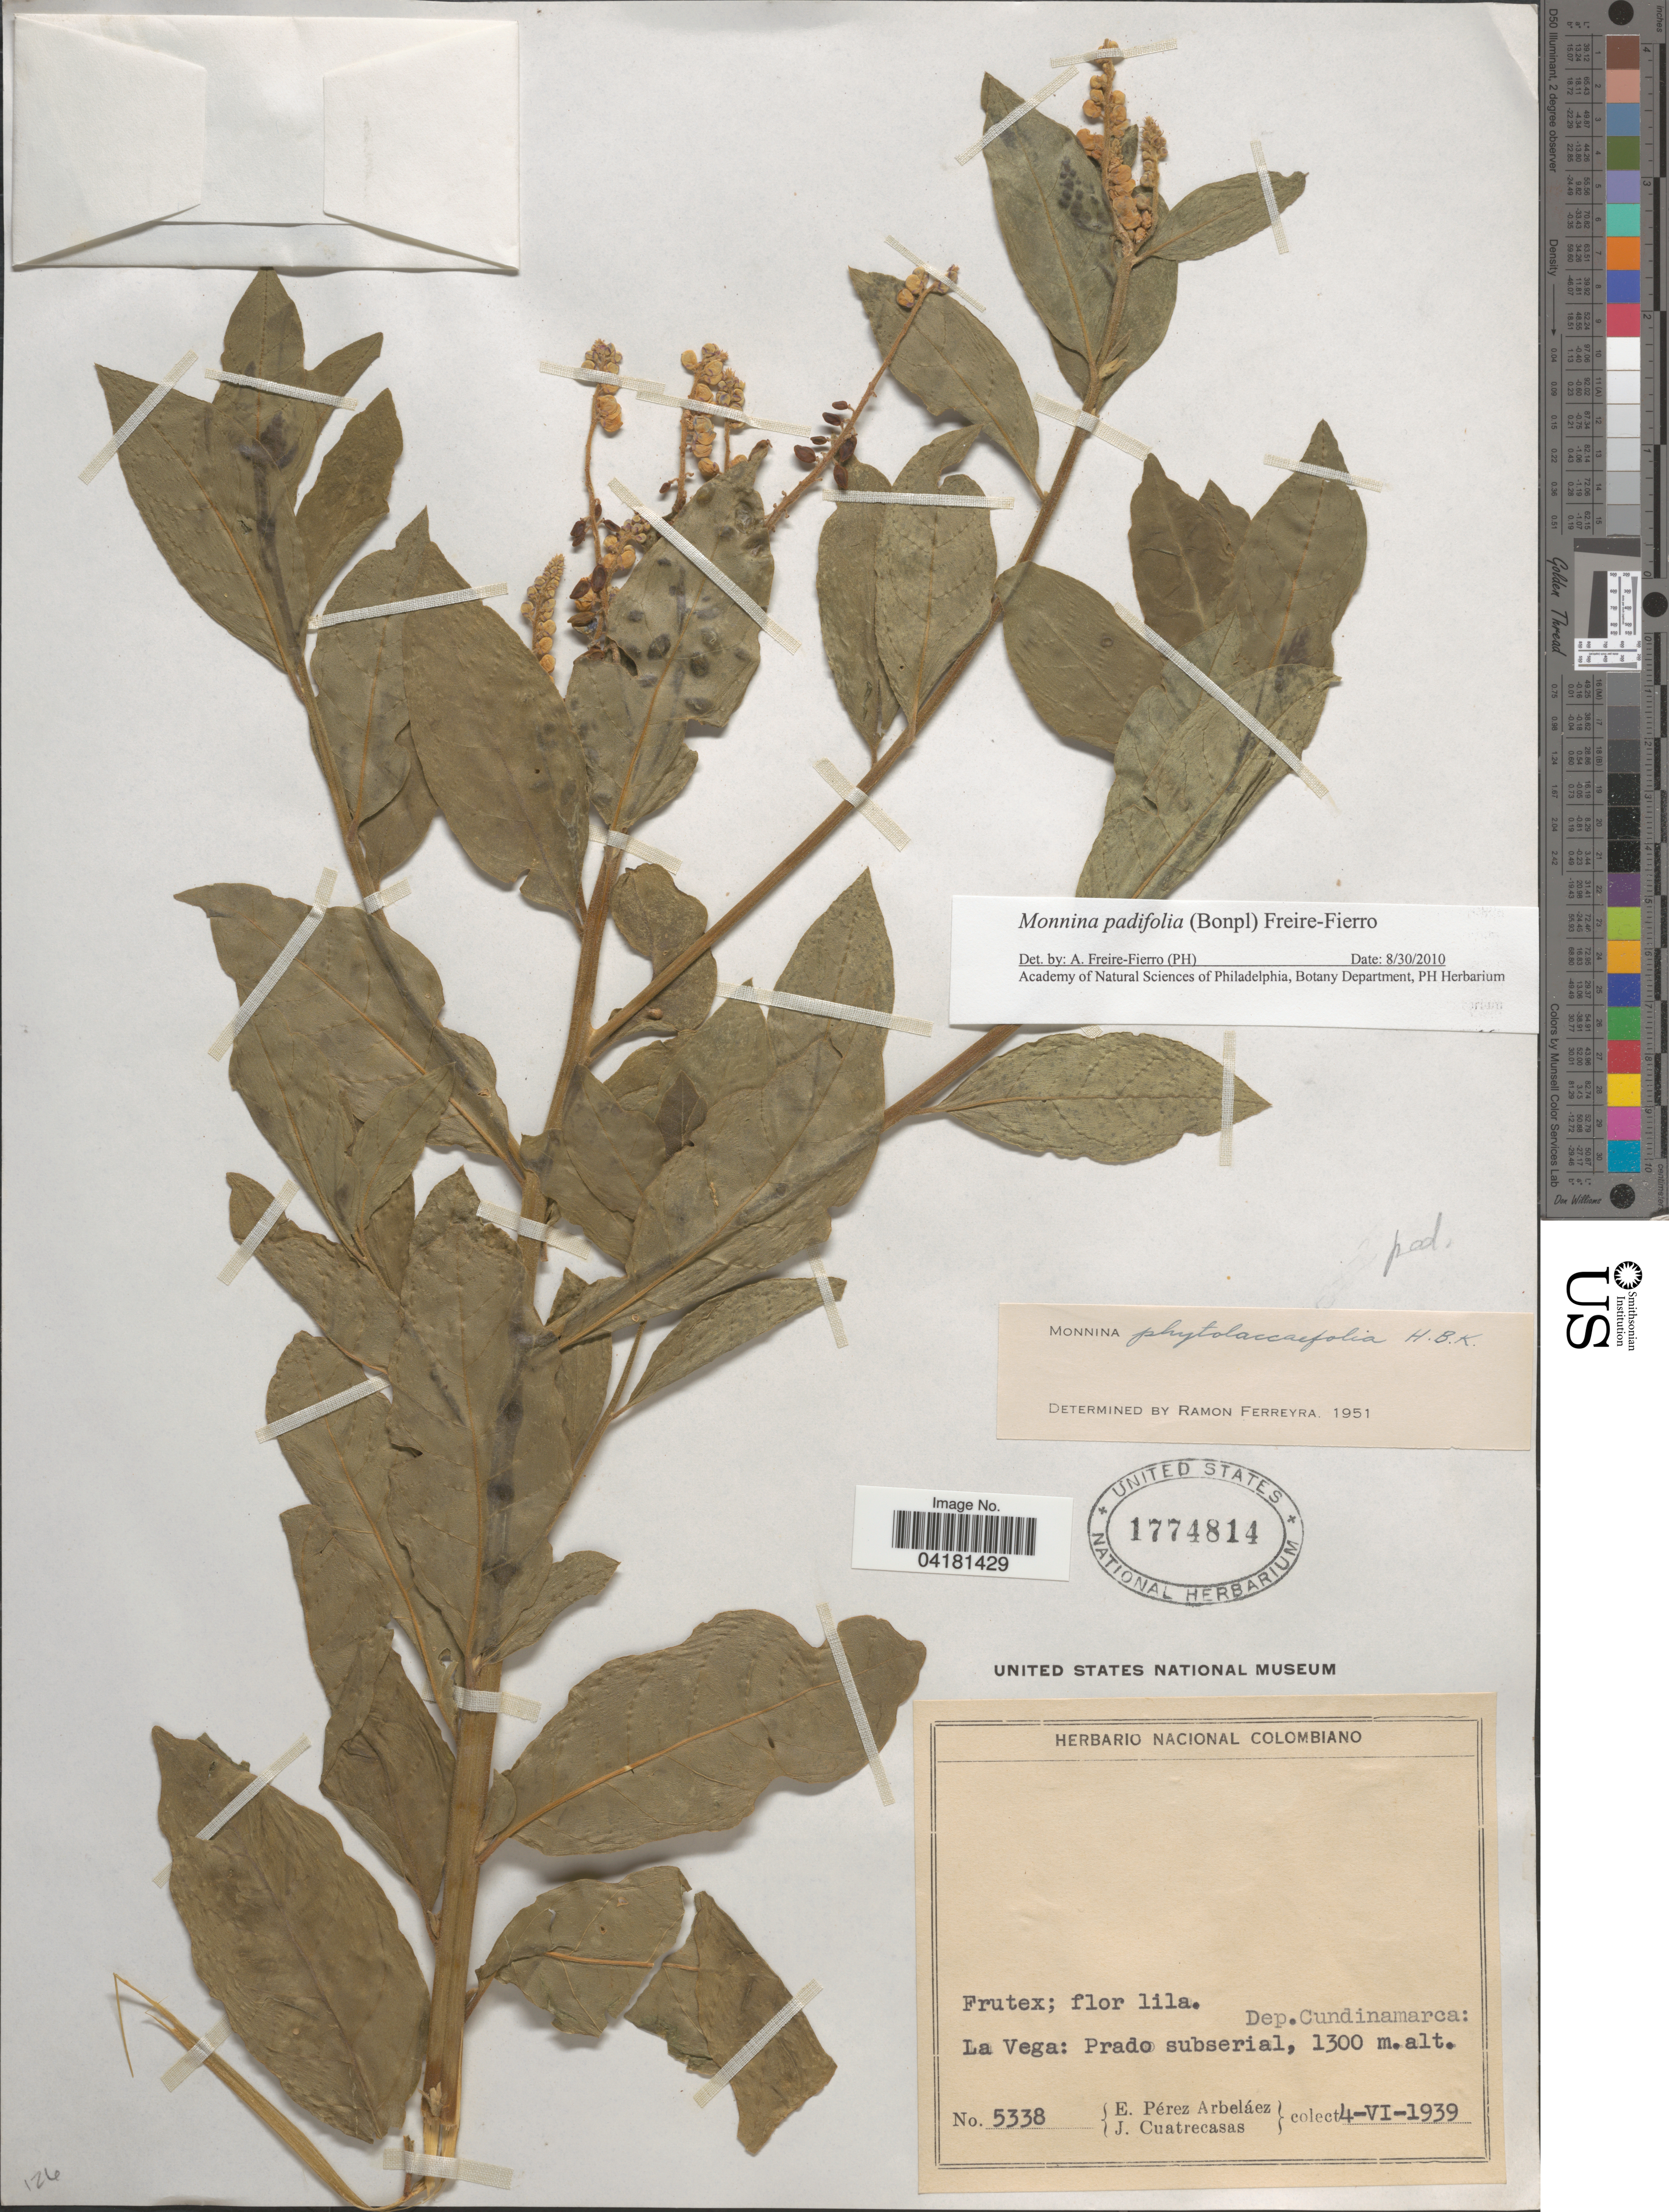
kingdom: Plantae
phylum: Tracheophyta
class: Magnoliopsida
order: Fabales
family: Polygalaceae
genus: Monnina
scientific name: Monnina padifolia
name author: (Bonpl.) Freire-Fierro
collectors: E. Pérez Arbeláez & J. Cuatrecasas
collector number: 5338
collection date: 1939-06-04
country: Colombia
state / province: Cundinamarca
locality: Dep. Cundinamarca: La Vega: Prado subserial.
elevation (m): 1300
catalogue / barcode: US 1774814